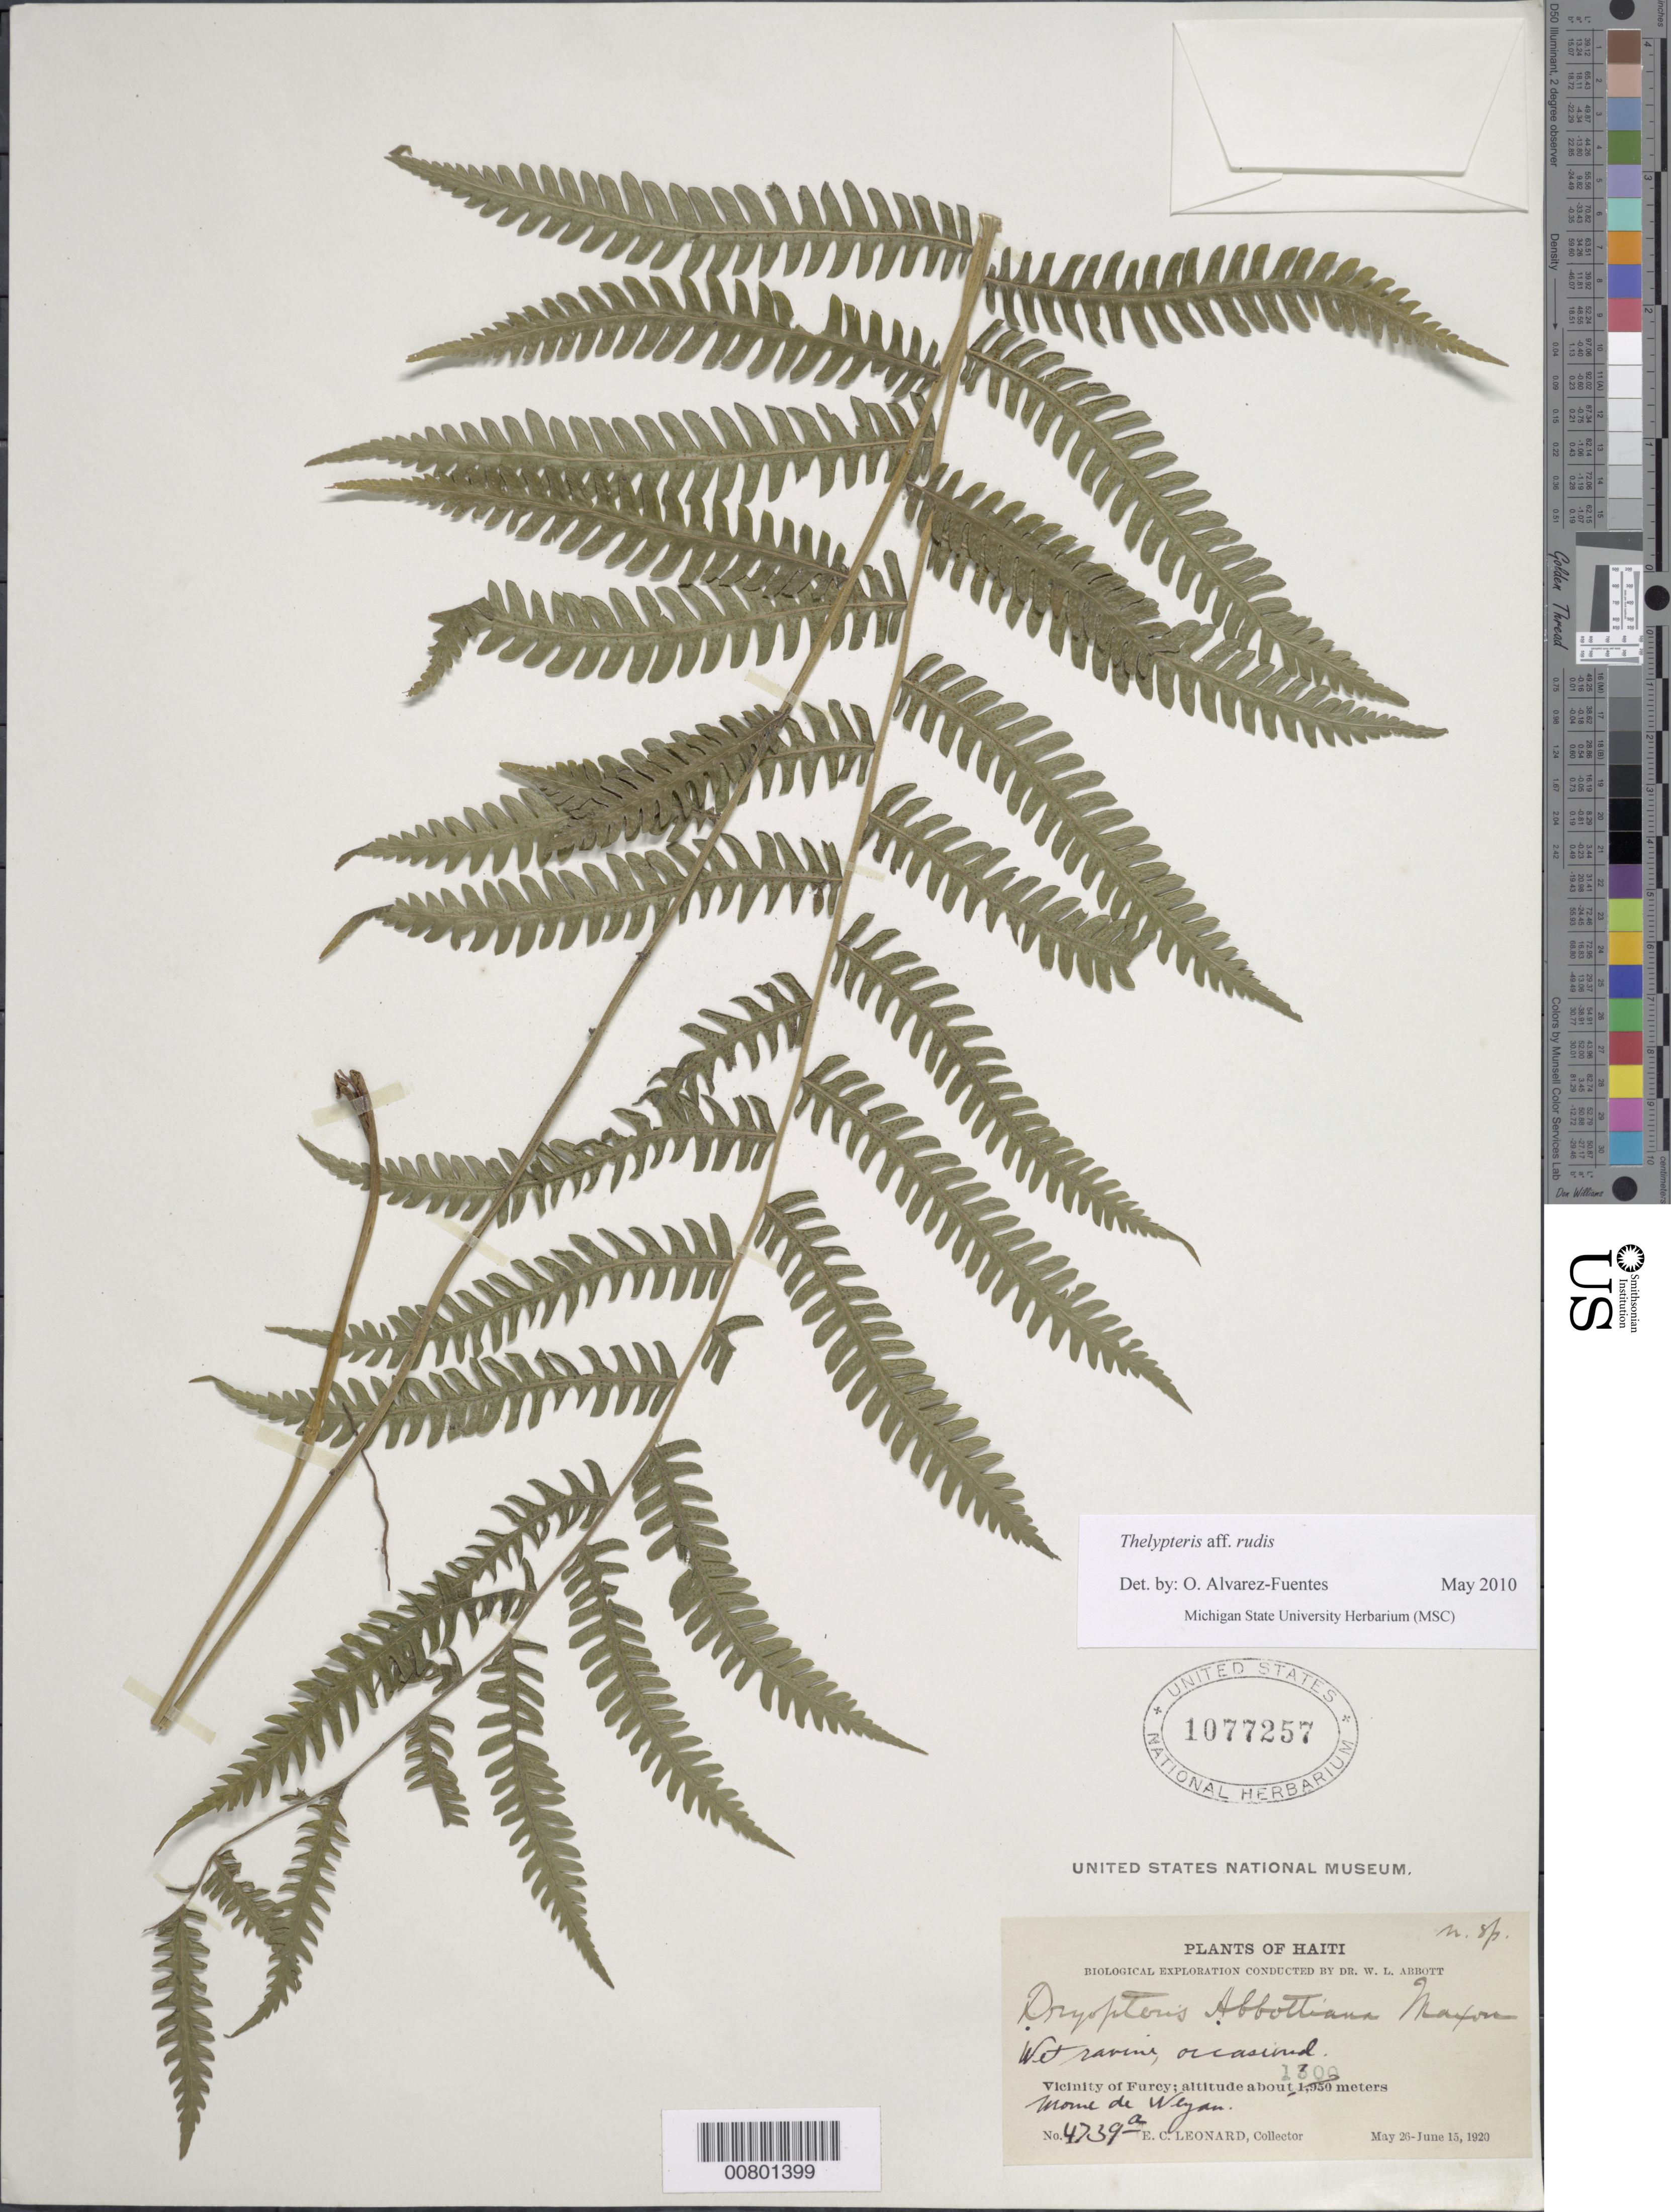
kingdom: Plantae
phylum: Tracheophyta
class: Polypodiopsida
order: Polypodiales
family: Thelypteridaceae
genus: Amauropelta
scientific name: Amauropelta rudis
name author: (Kunze) Pic. Serm.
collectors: E. C. Leonard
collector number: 4739a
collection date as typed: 26 May 1920 to 15 Jun 1920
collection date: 1920-05-26/1920-06-15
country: Haiti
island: Hispaniola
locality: Furcy, vicinity, Morne de Weyan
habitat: Wet ravine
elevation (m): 1300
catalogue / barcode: US 1077257